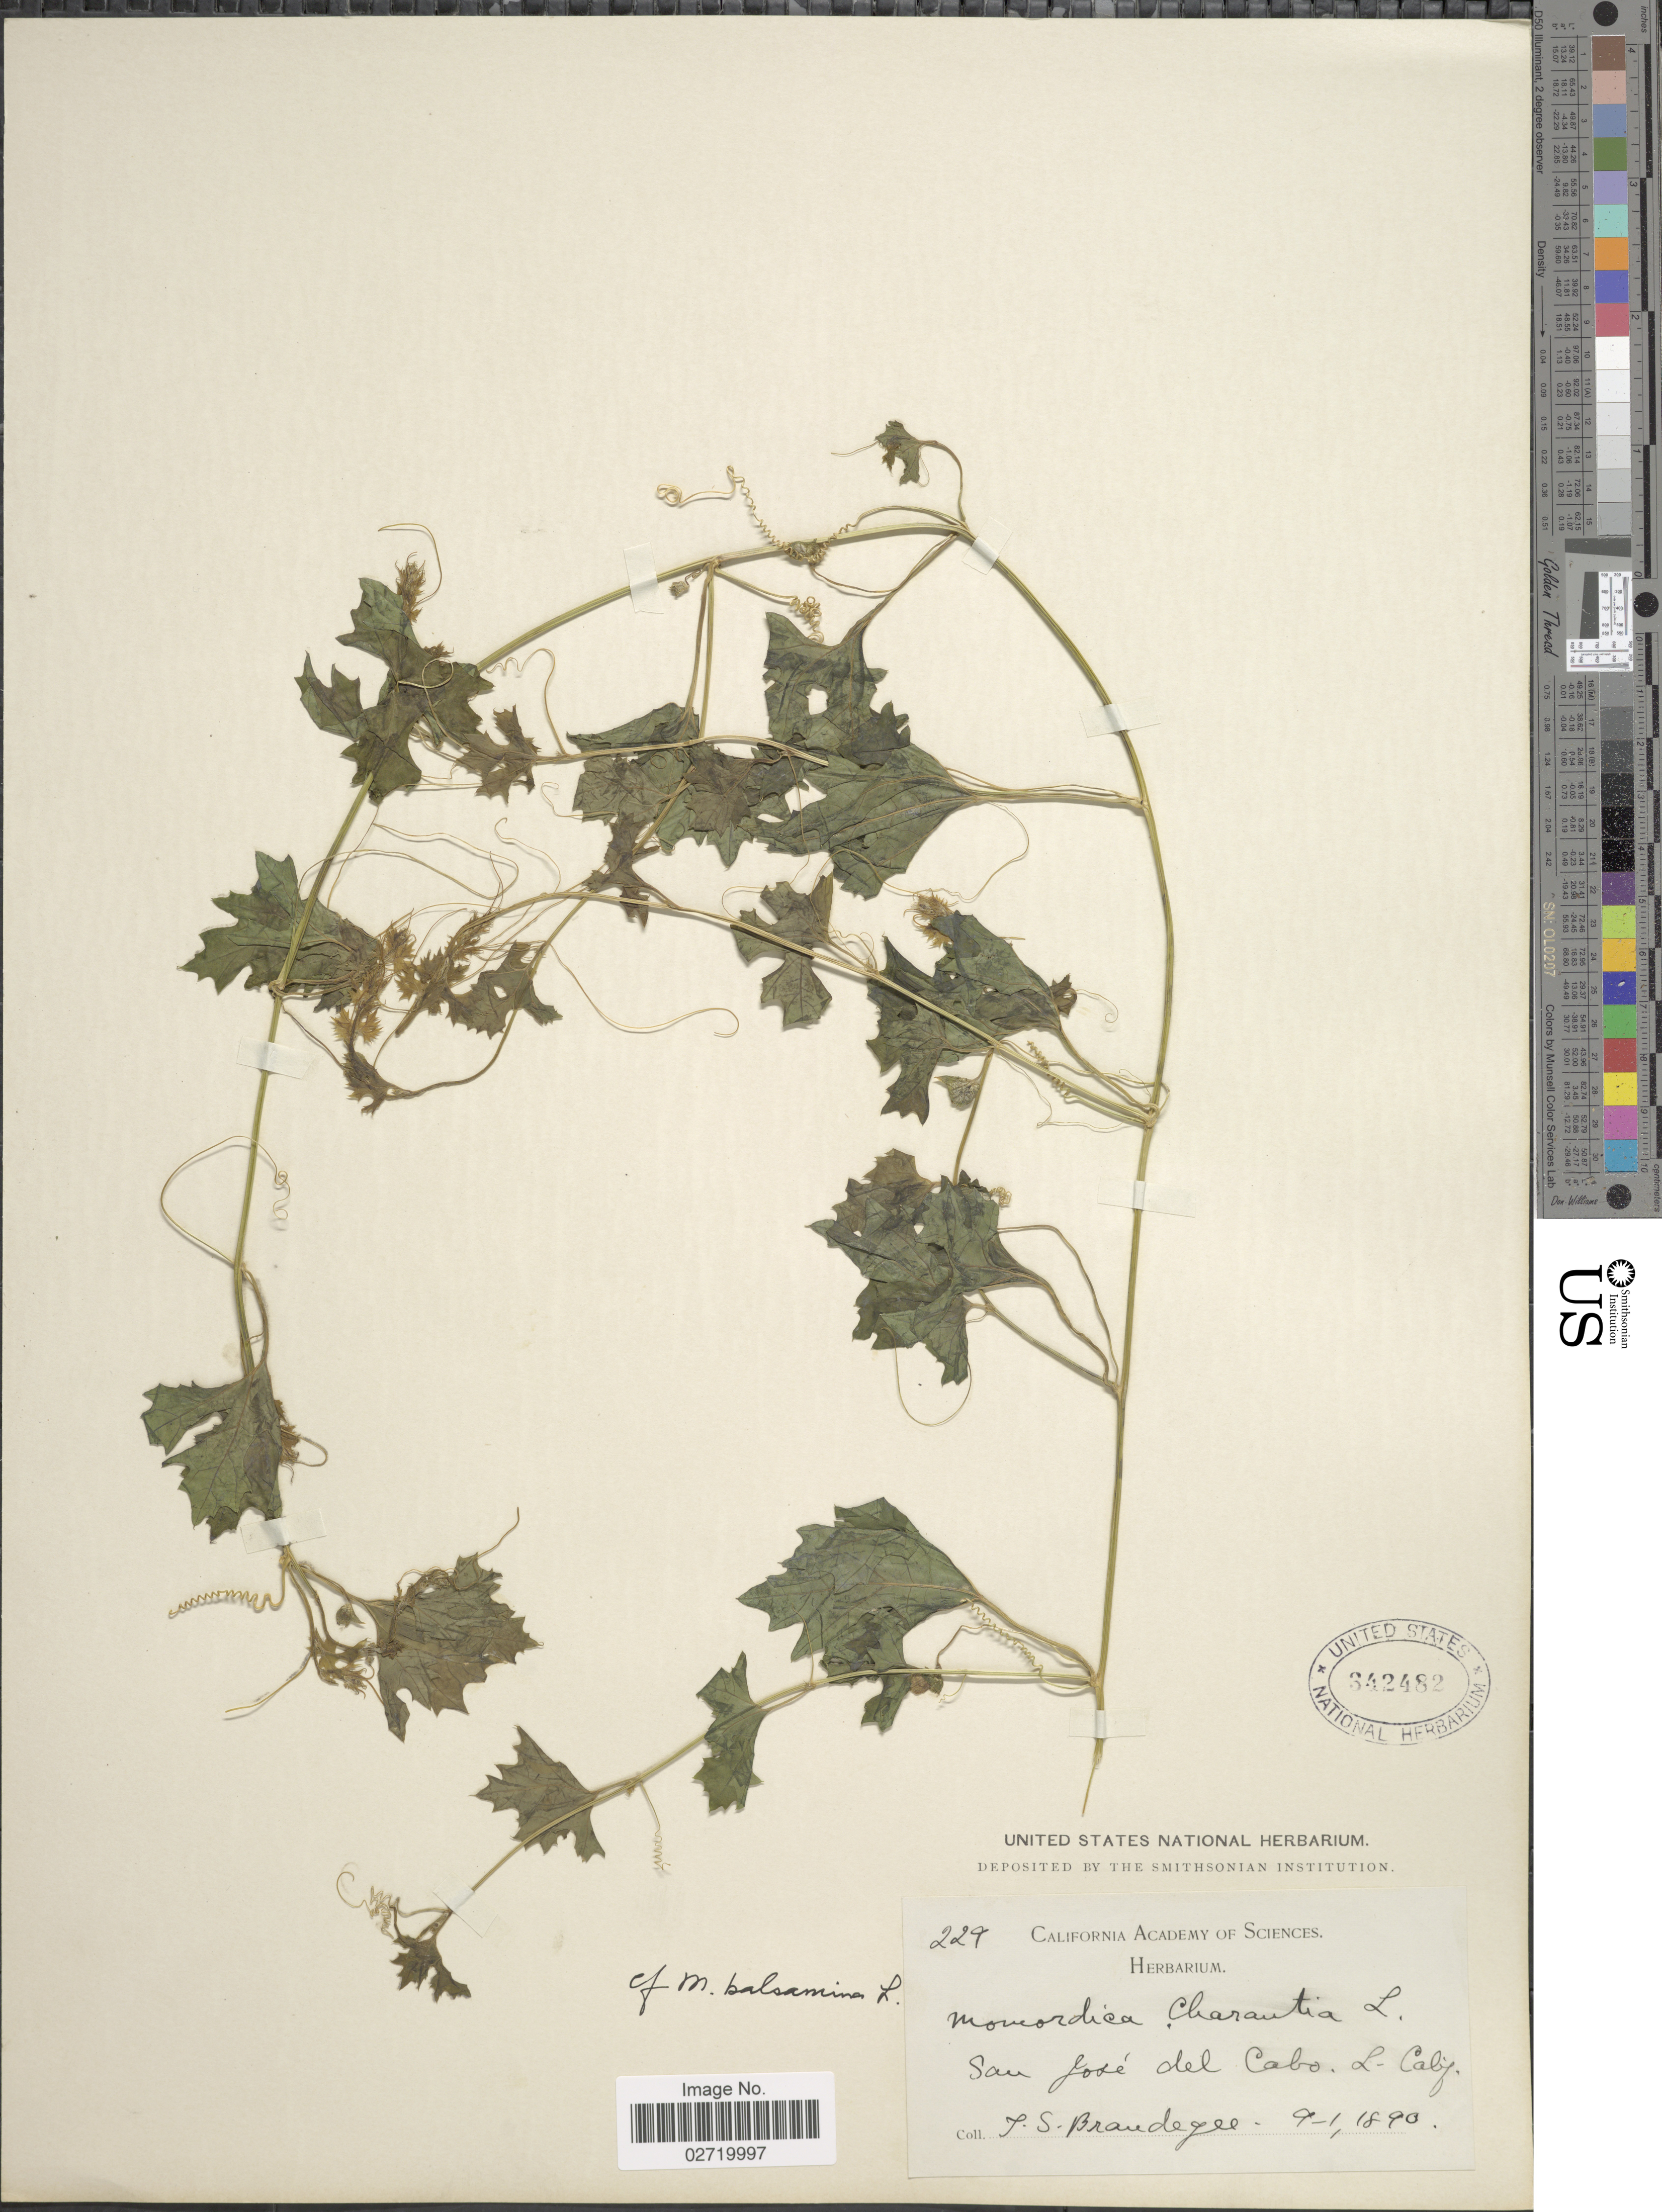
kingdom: Plantae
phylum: Tracheophyta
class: Magnoliopsida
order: Cucurbitales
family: Cucurbitaceae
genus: Momordica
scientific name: Momordica balsamina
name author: L.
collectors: T. S. Brandegee (herbarium)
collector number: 229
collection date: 1890-01-09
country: Mexico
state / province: Baja California Sur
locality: San Jose del Caboi, L. Calif.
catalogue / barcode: US 342482